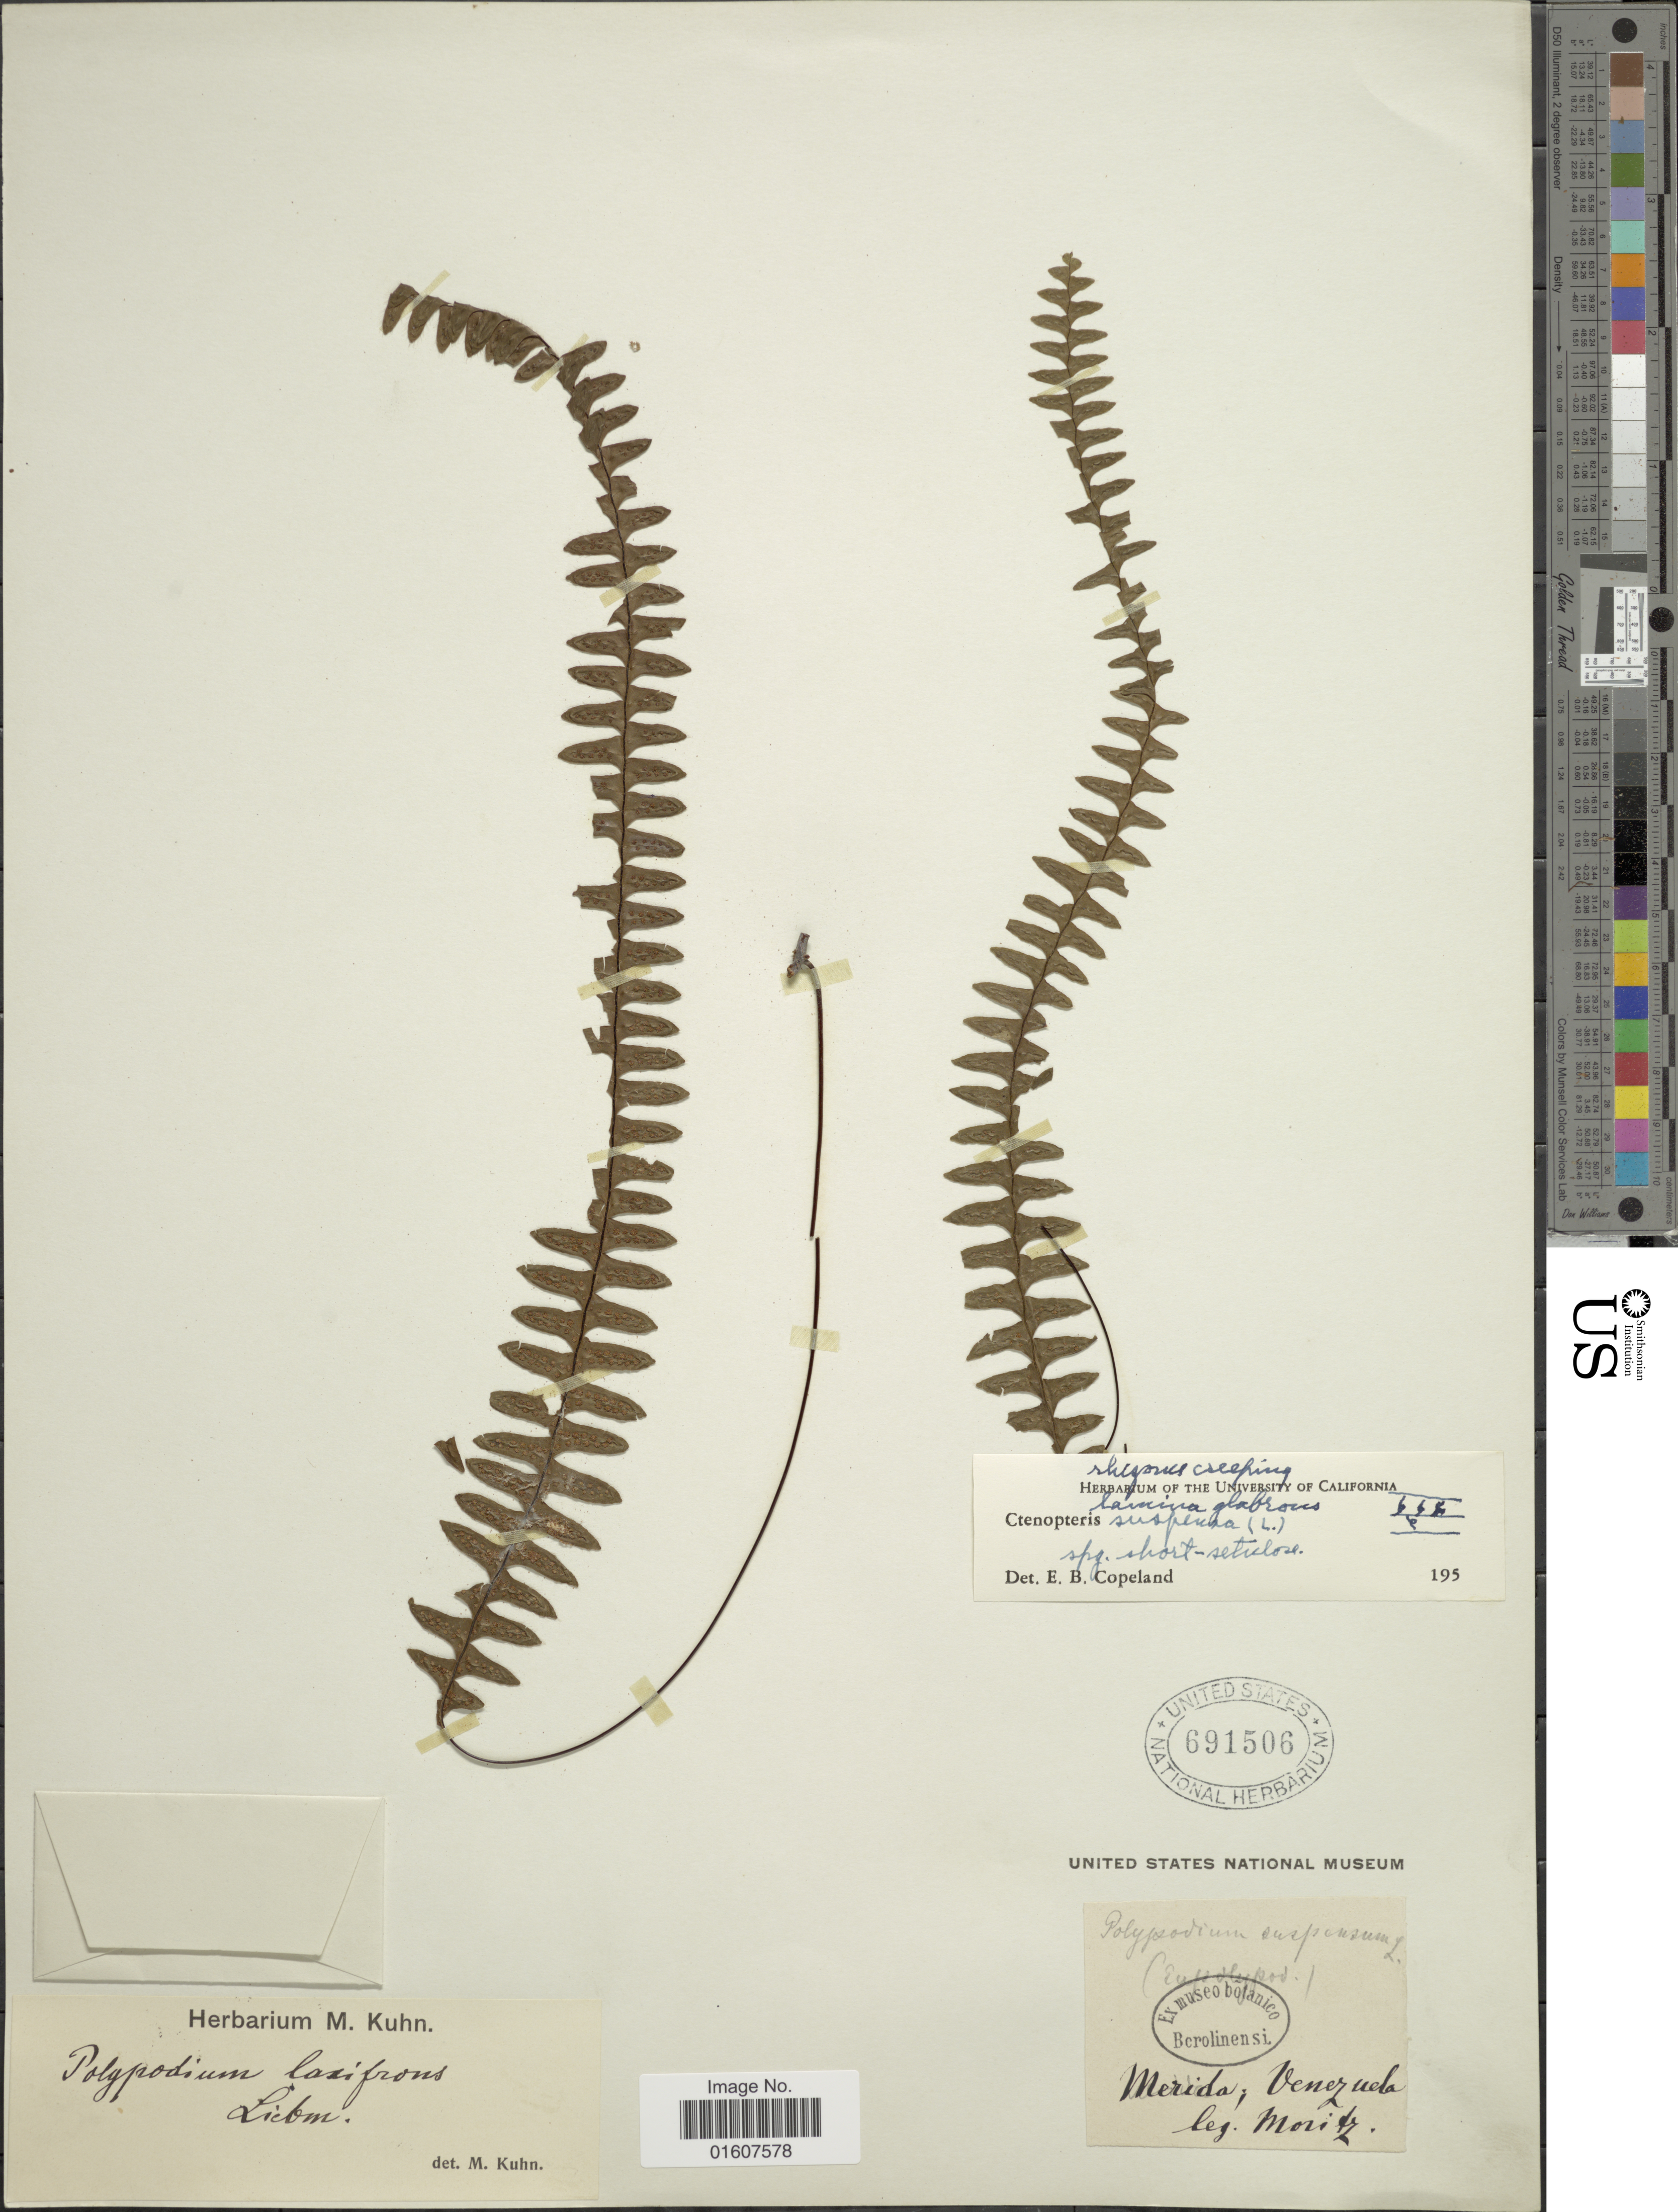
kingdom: Plantae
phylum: Tracheophyta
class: Polypodiopsida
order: Polypodiales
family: Polypodiaceae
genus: Terpsichore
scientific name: Terpsichore asplenifolia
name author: (L.) A.R. Sm.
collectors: Moritz, --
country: Venezuela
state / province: Mérida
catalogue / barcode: US 691506